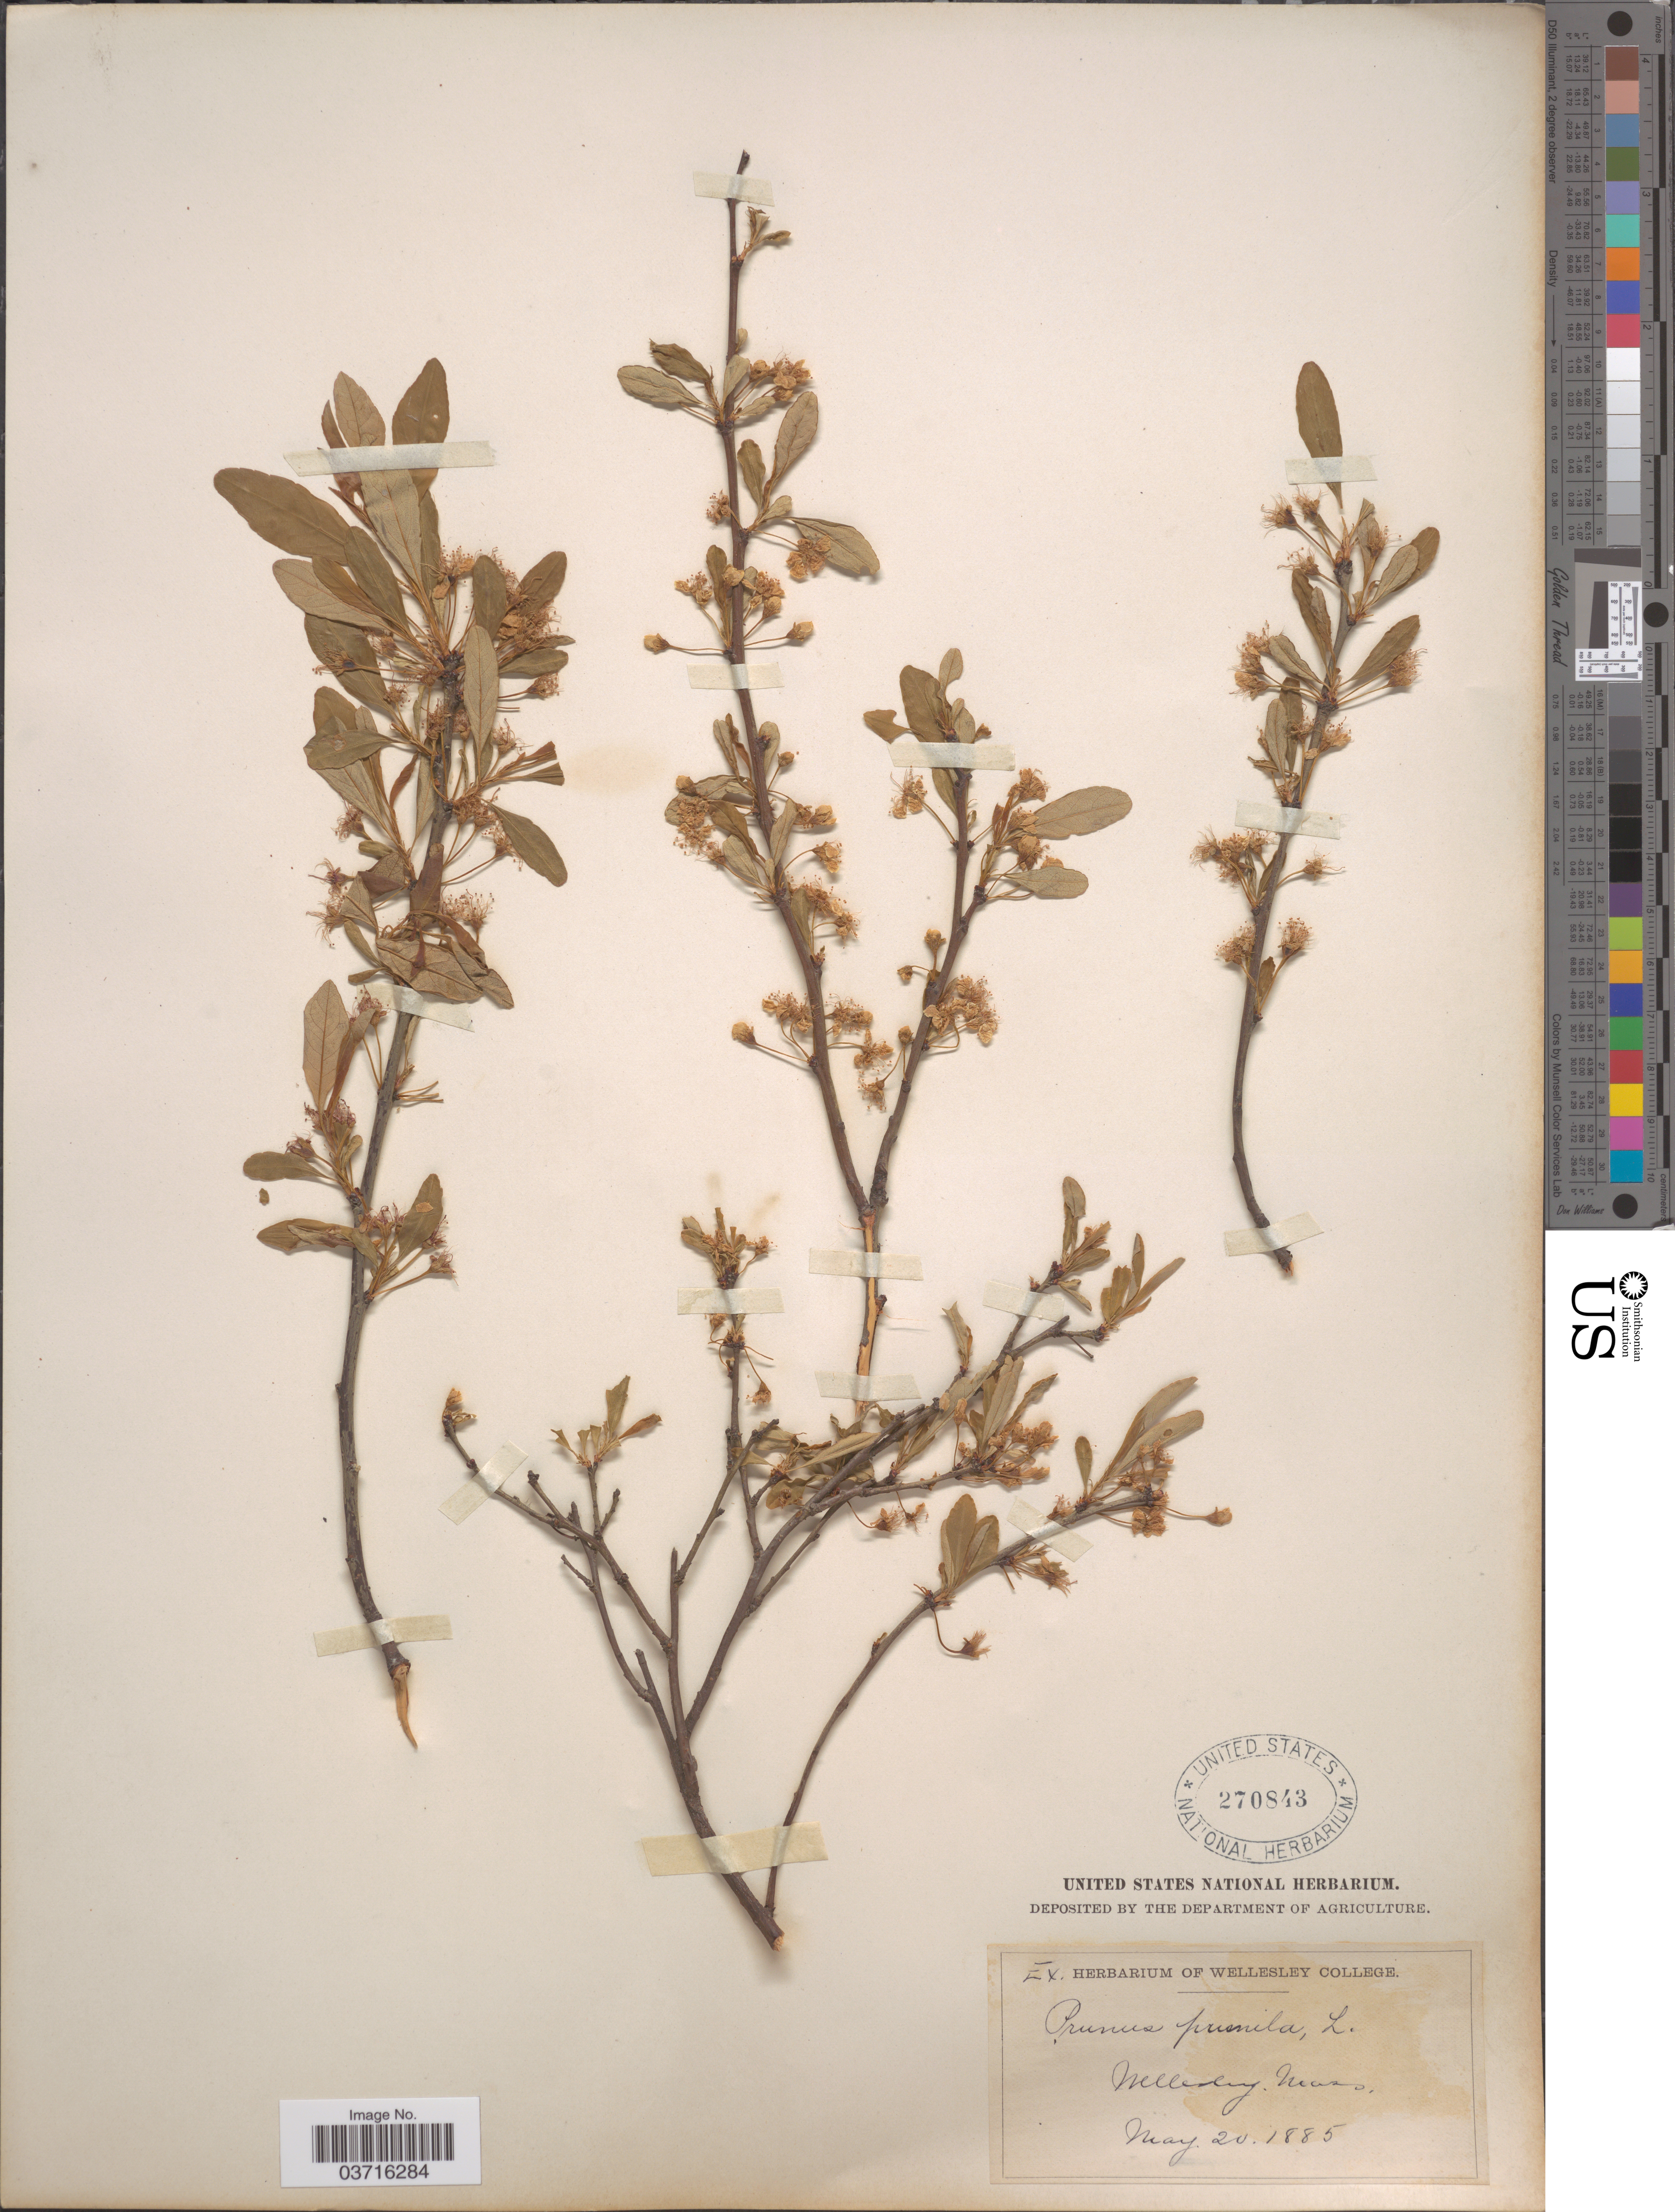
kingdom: Plantae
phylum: Tracheophyta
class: Magnoliopsida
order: Rosales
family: Rosaceae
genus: Prunus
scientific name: Prunus pumila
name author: L.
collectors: ex herb. Wellesley College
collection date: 1885-05-20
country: United States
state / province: Massachusetts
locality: Wellesley.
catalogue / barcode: US 270843